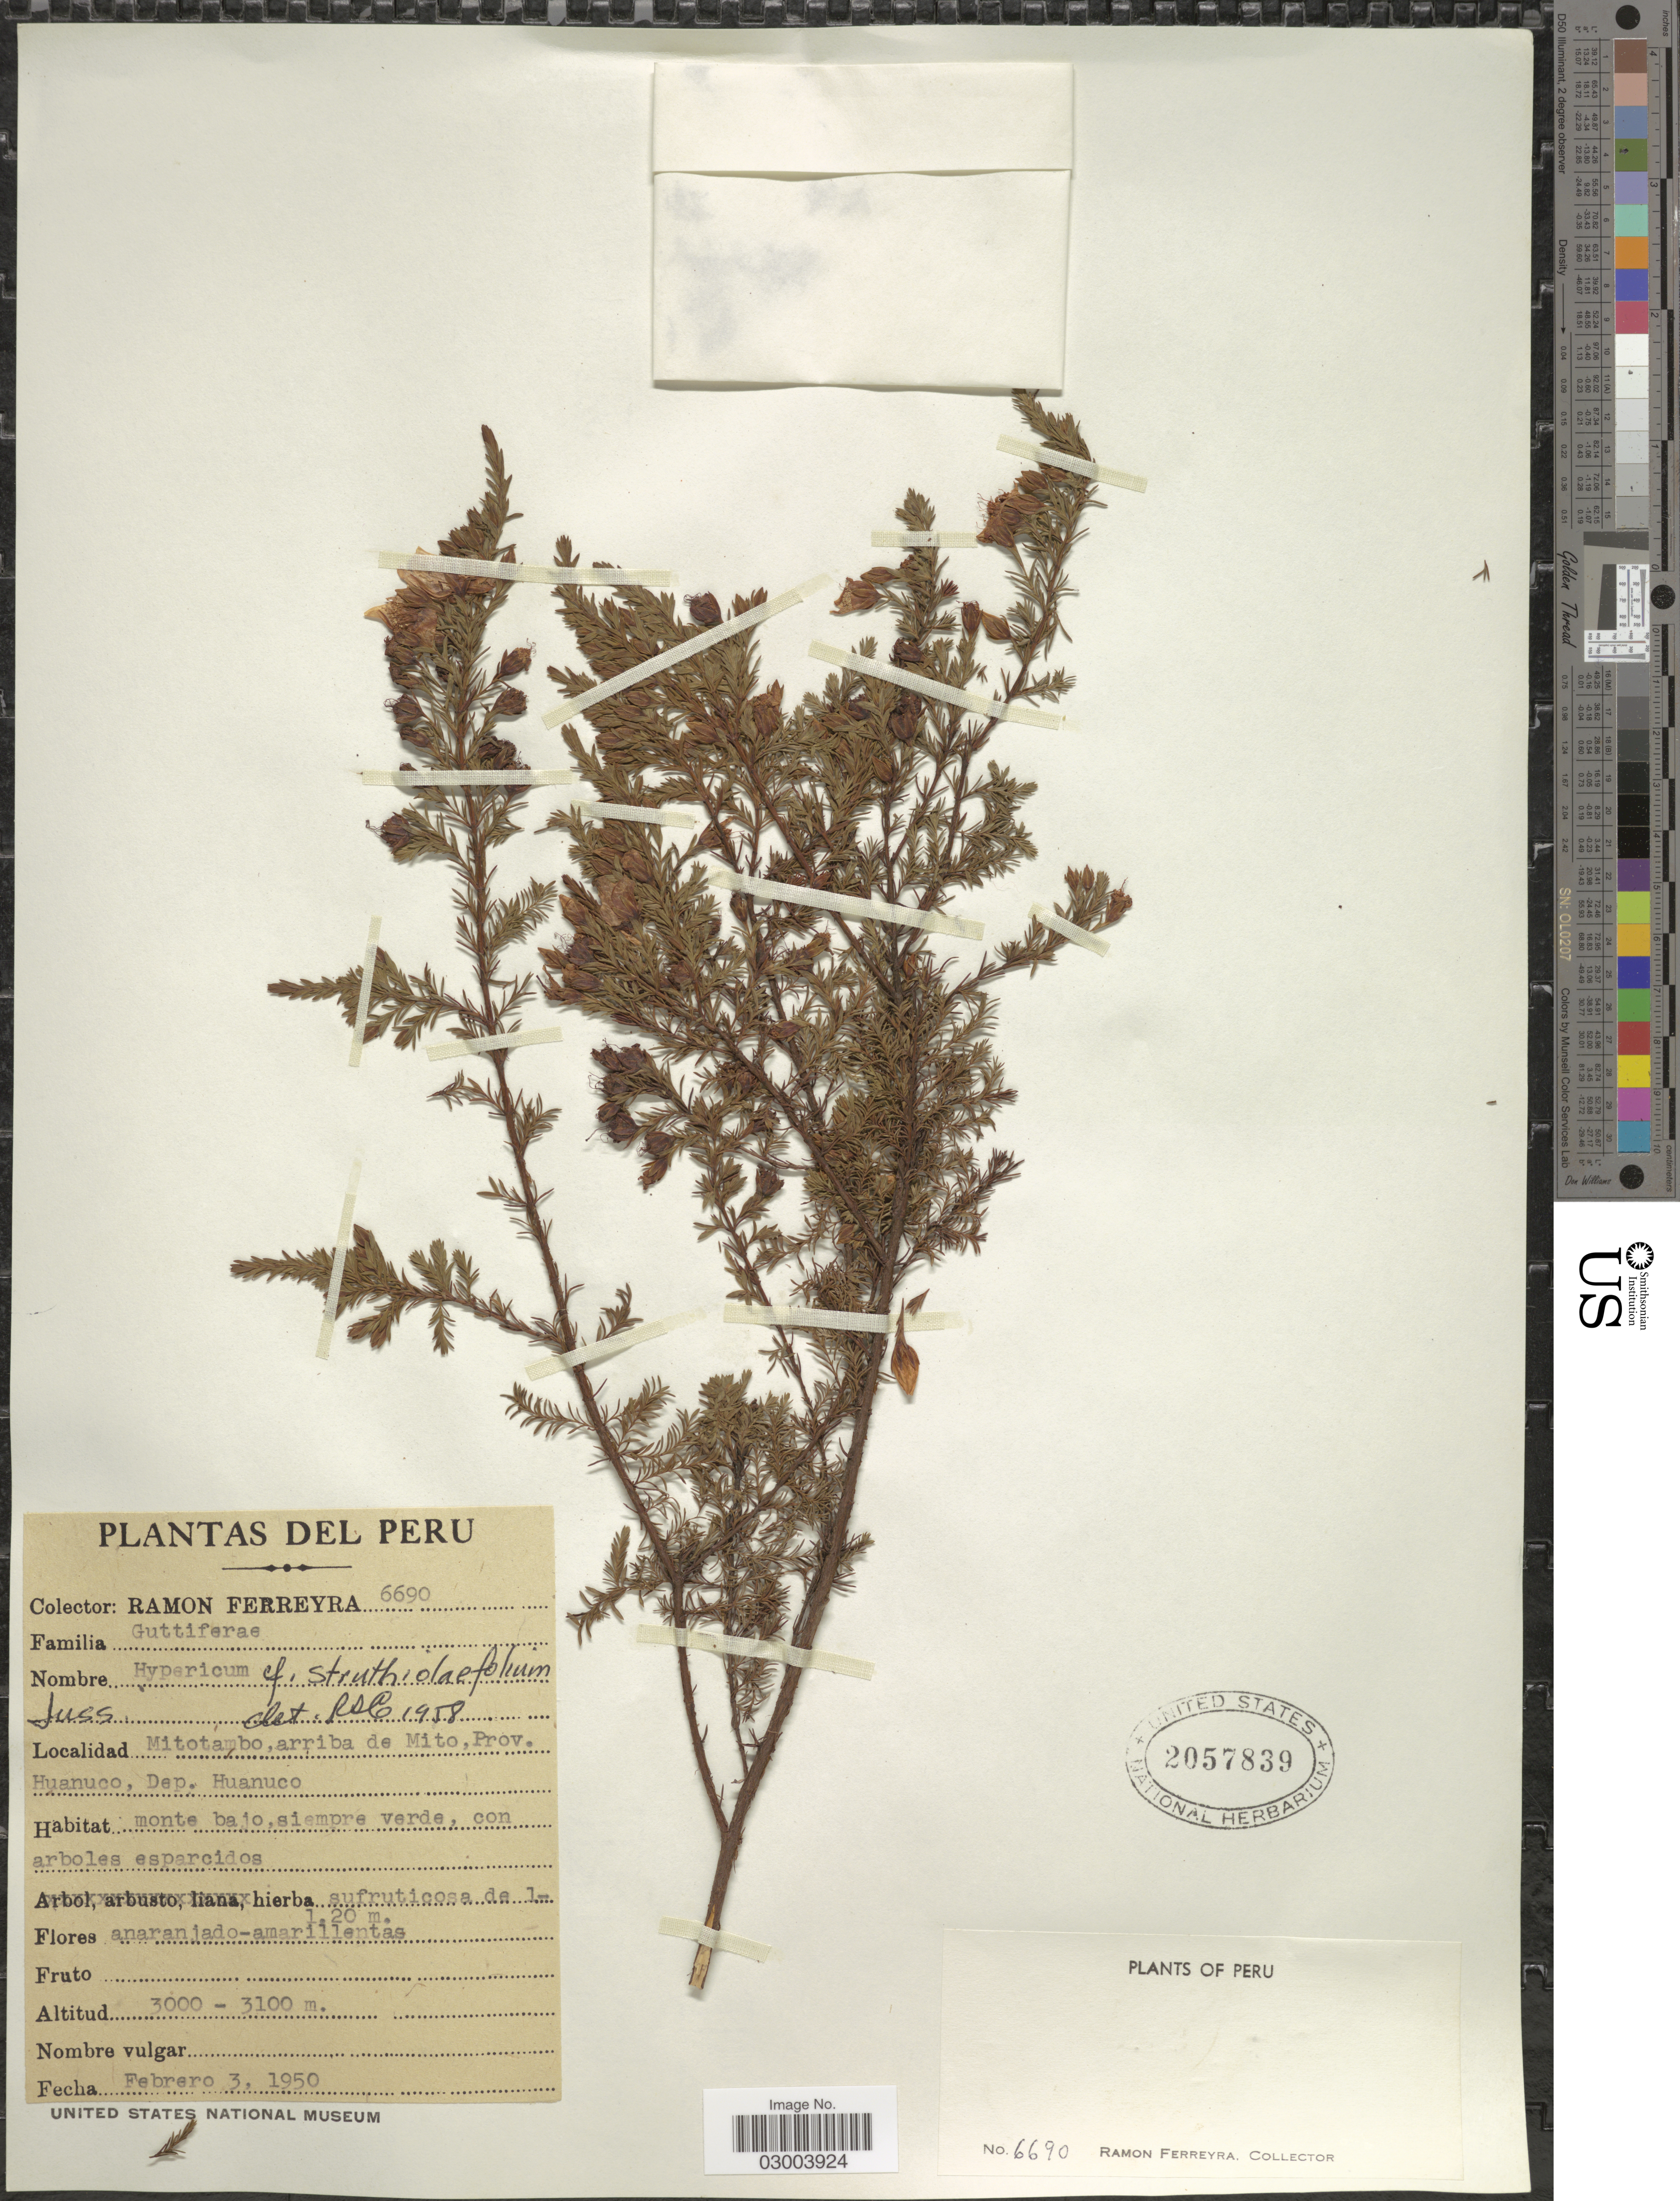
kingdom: Plantae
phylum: Tracheophyta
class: Magnoliopsida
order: Malpighiales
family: Hypericaceae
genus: Hypericum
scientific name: Hypericum laricifolium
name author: Juss.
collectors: R. A. Ferreyra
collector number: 6690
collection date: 1950-02-03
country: Peru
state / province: Huánuco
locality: Mitotambo, arriba de Mito, Prov. Huanuco, Dep. Huanuco.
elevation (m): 3000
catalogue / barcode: US 2057939